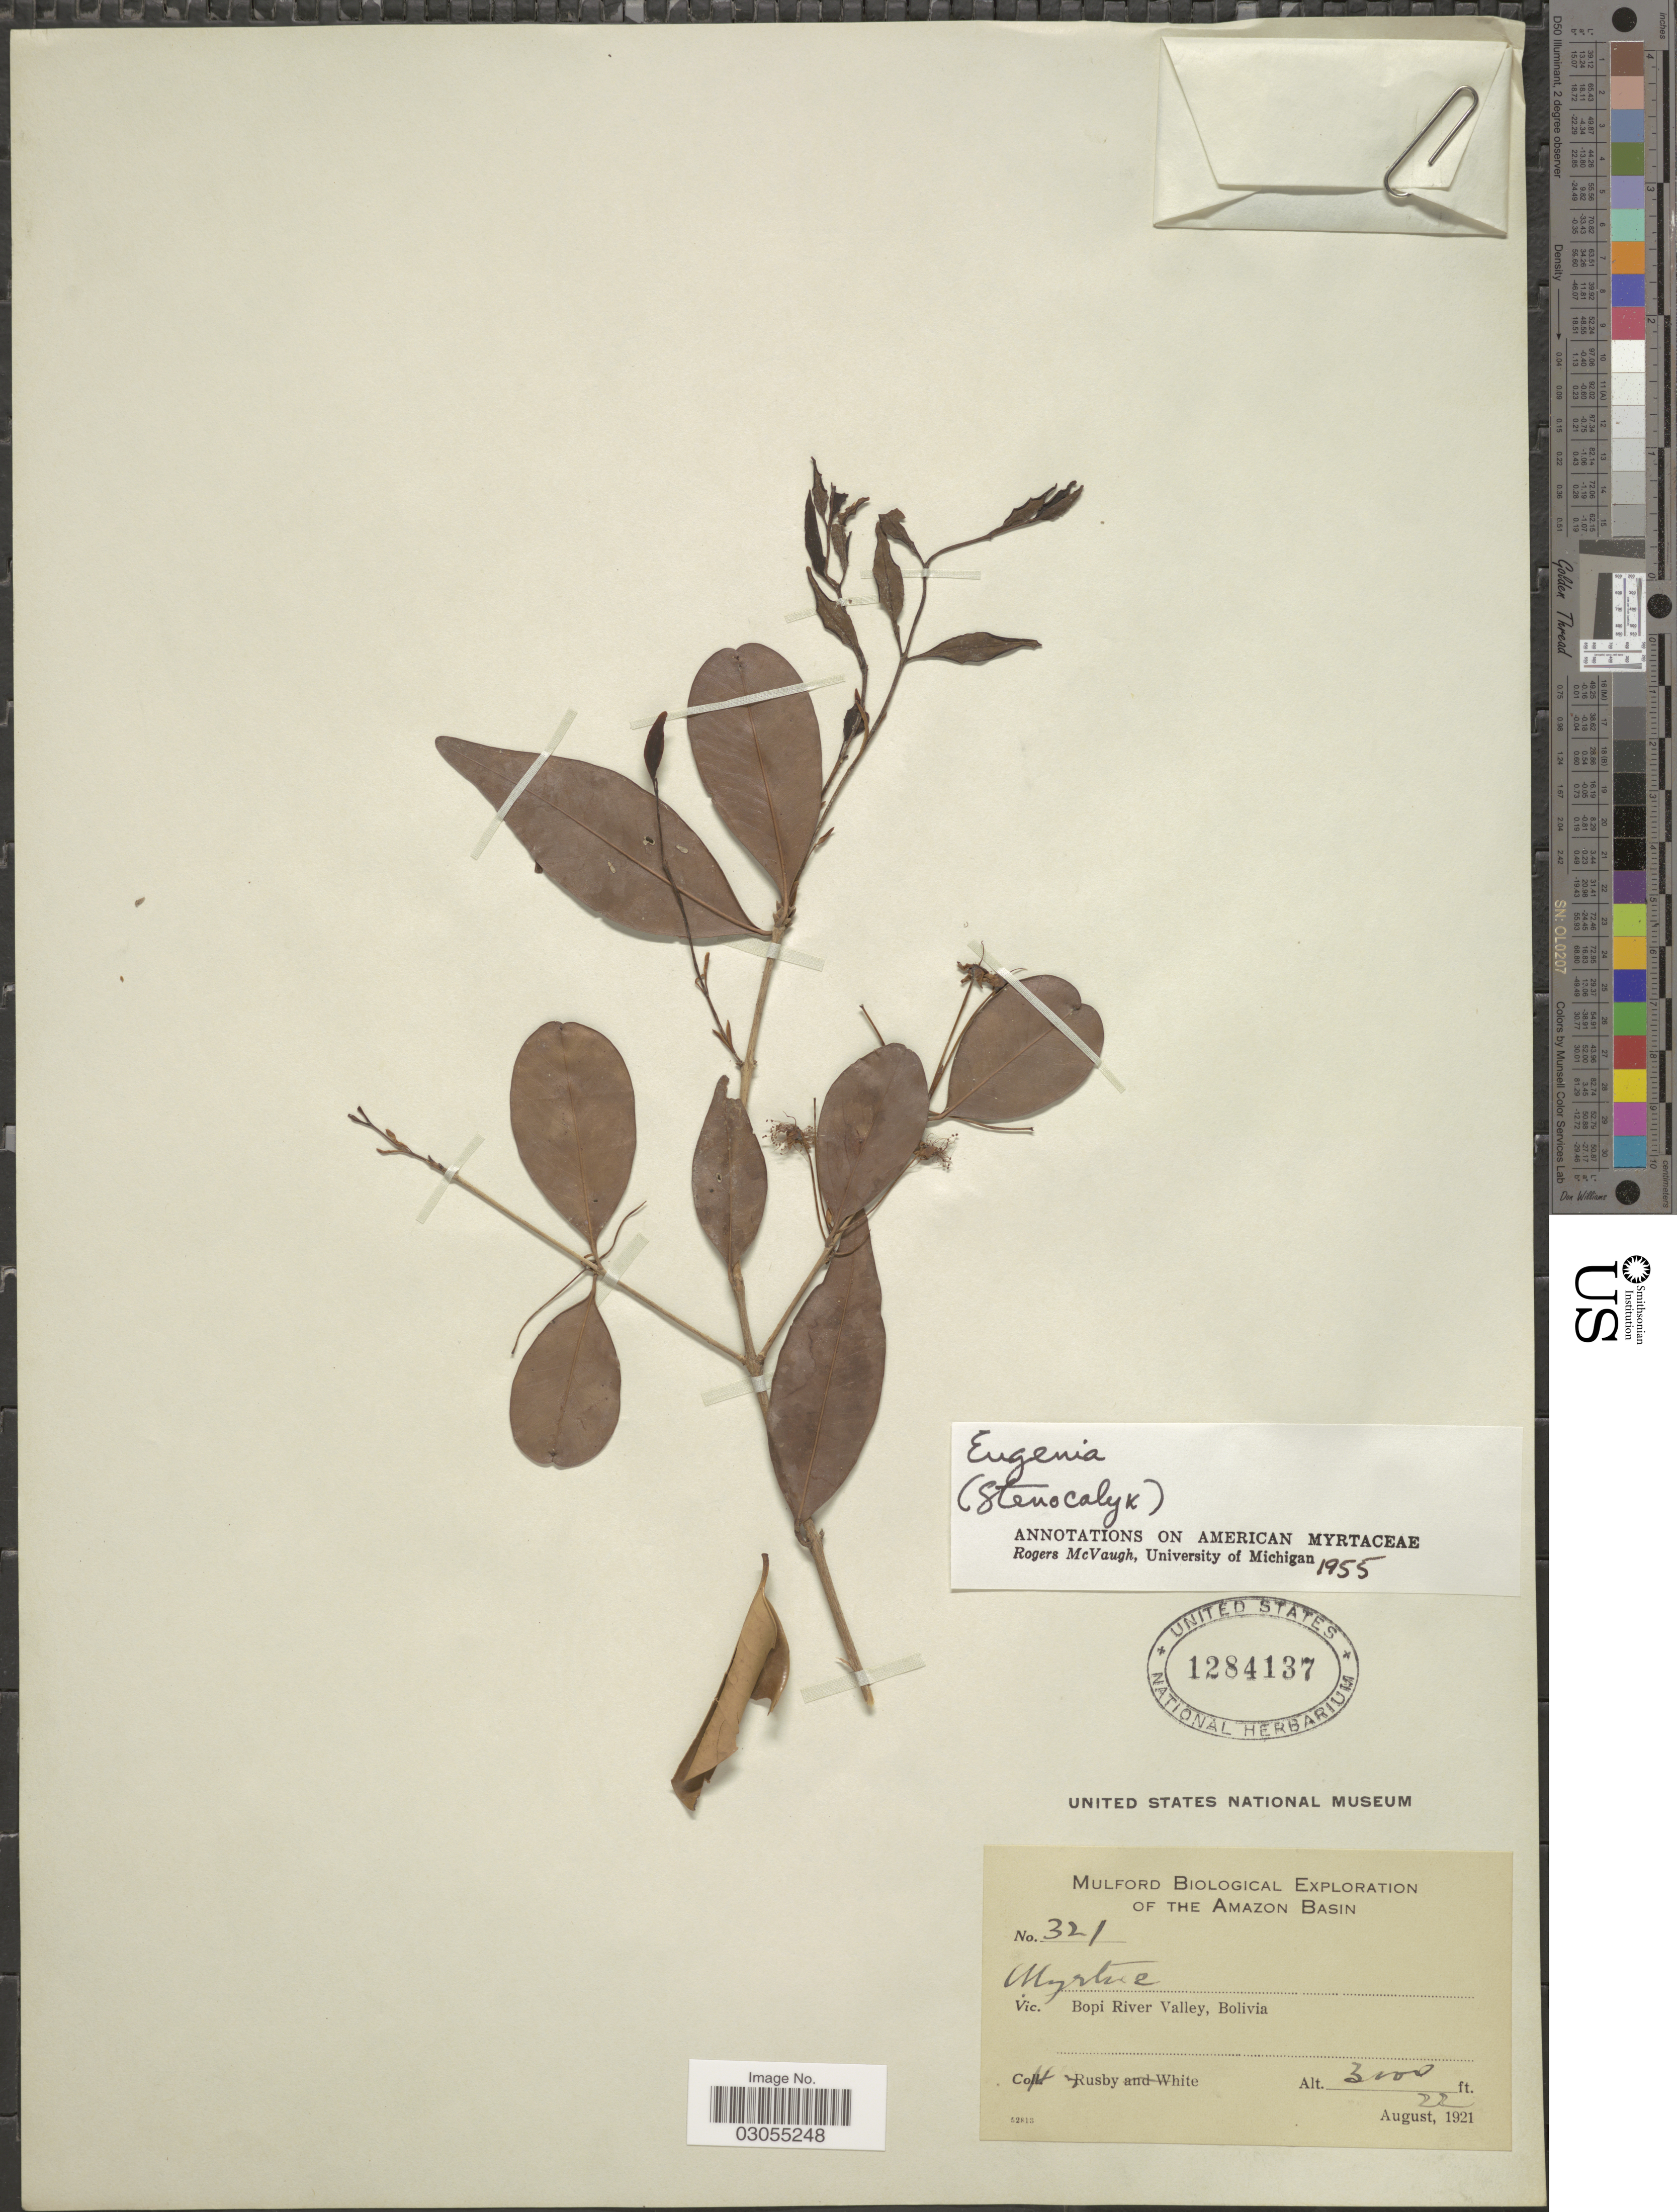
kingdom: Plantae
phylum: Tracheophyta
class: Magnoliopsida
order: Myrtales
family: Myrtaceae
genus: Eugenia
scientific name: Eugenia sp.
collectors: H. H. Rusby & O. E. White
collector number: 321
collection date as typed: August 22, 1921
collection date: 1921-08-22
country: Bolivia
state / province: La Paz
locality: Bopi River Valley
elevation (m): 914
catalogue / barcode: US 1284137